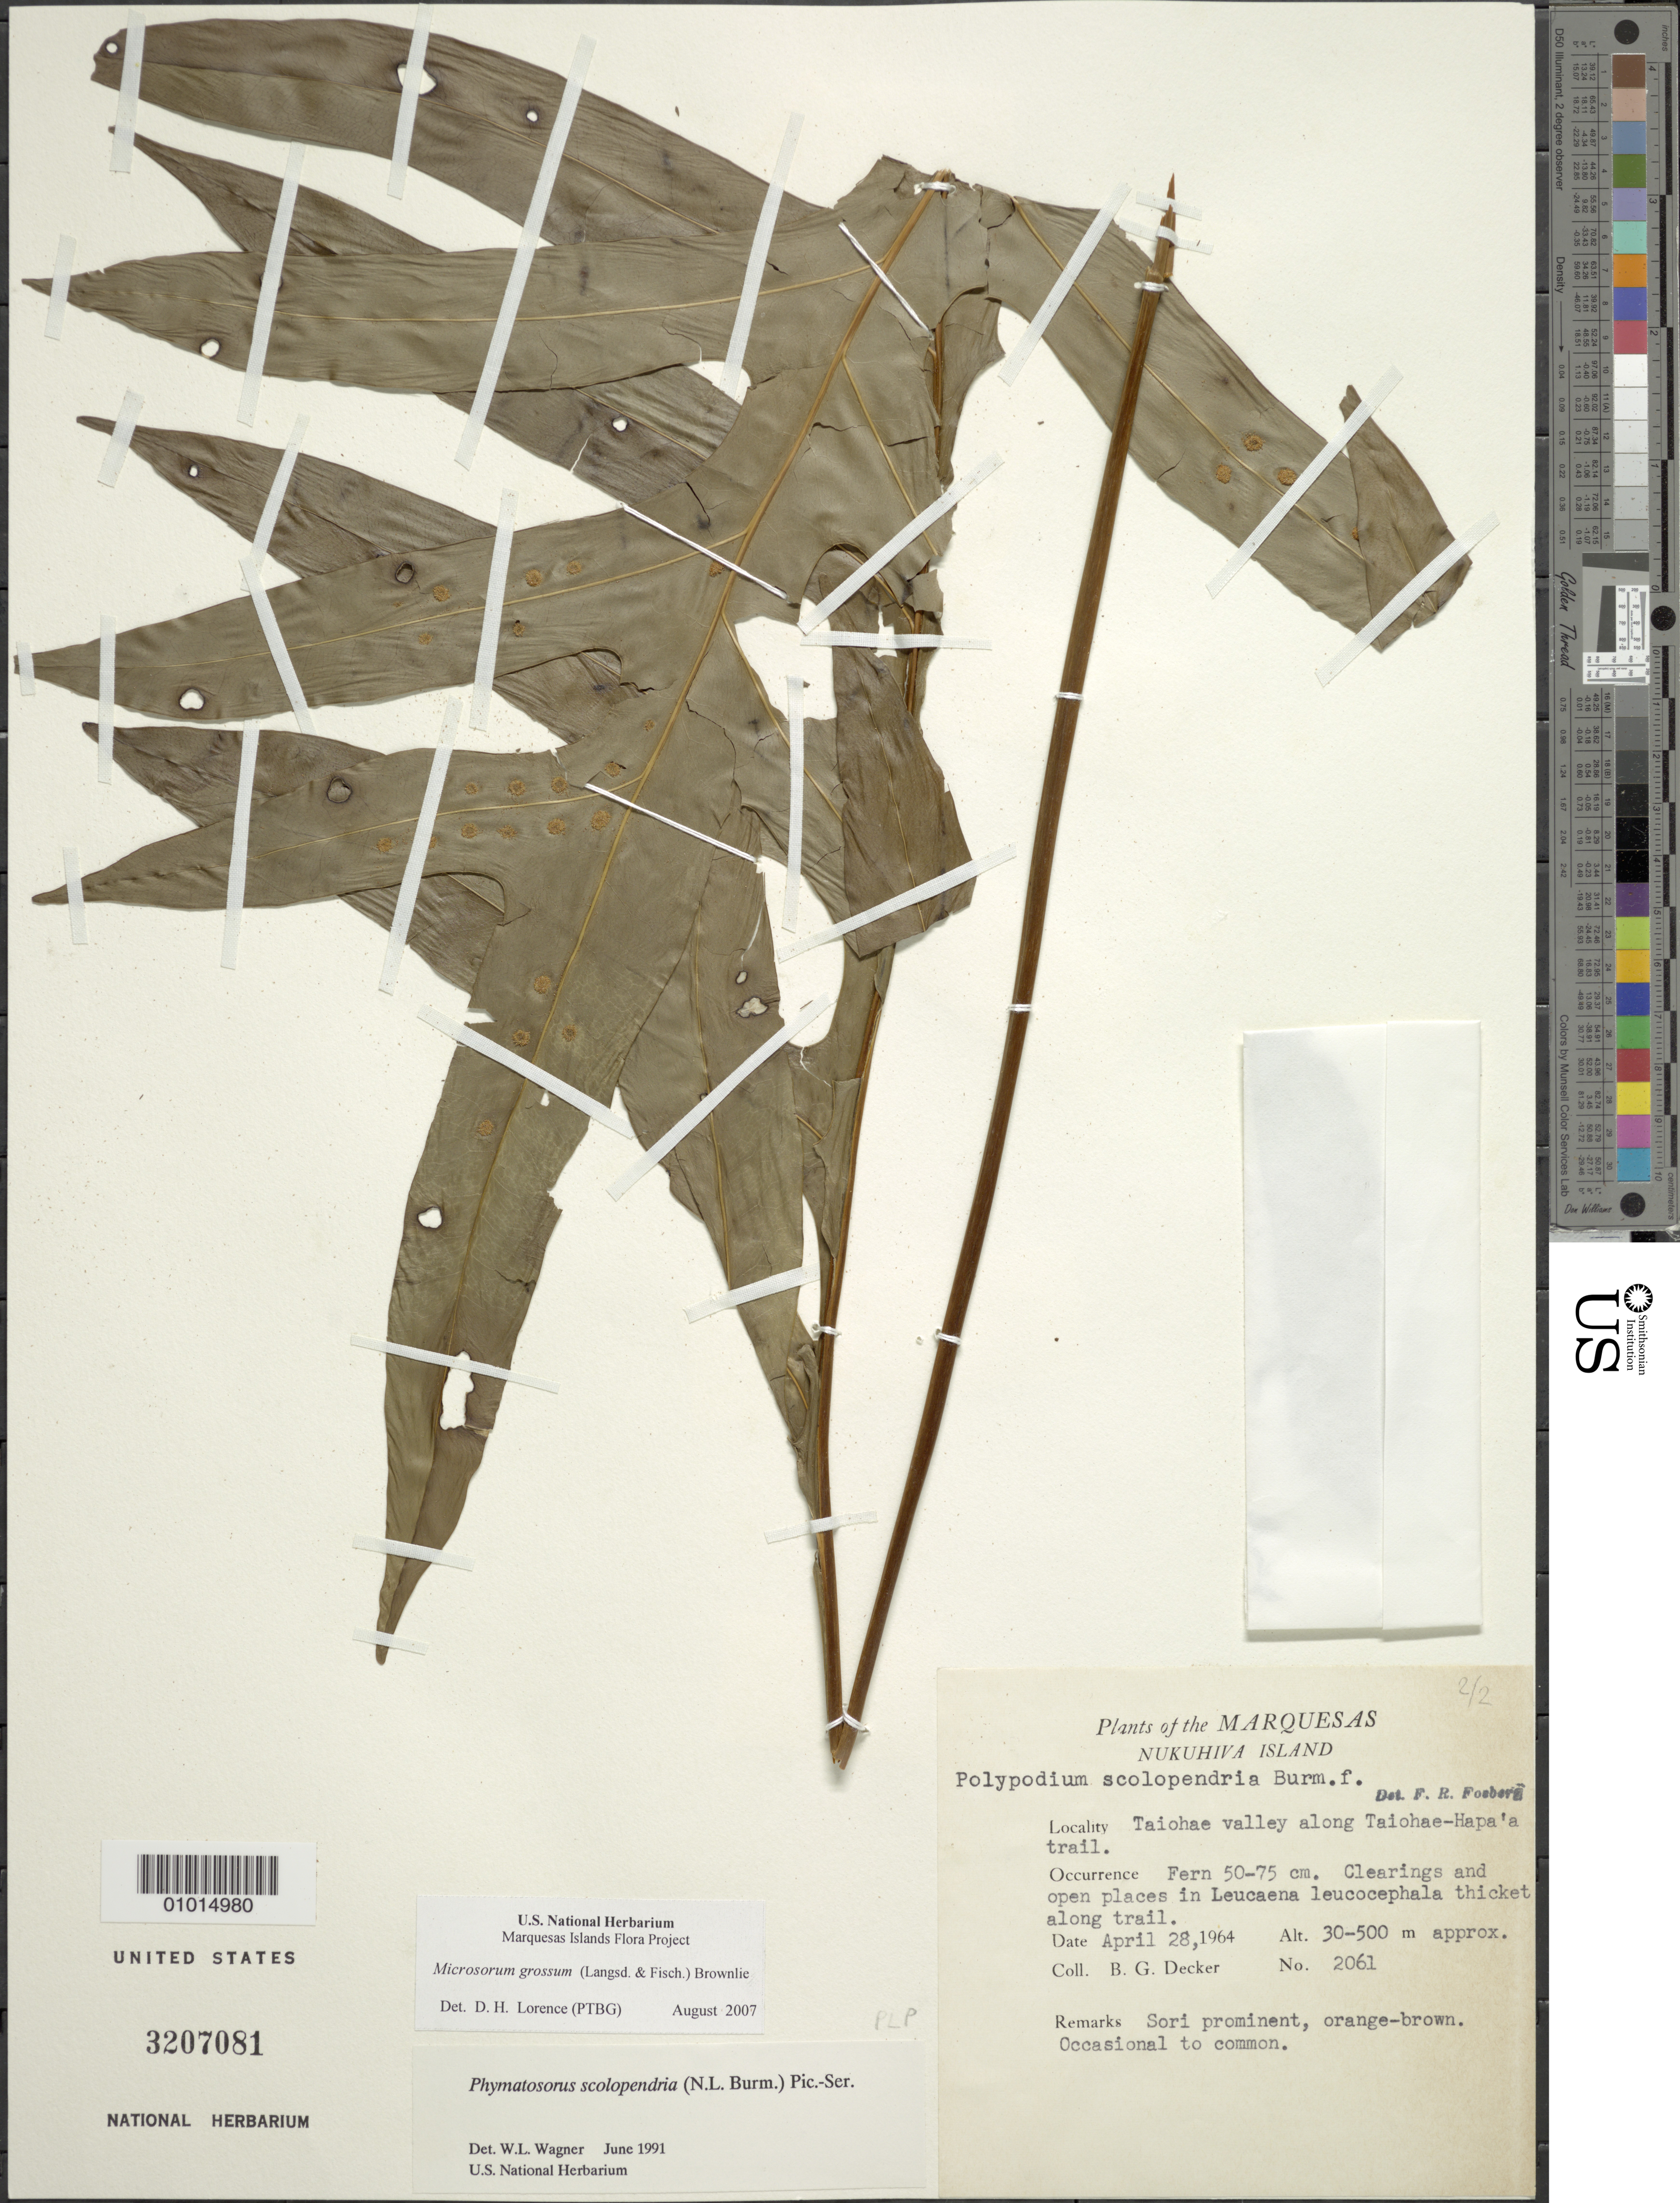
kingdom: Plantae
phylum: Tracheophyta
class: Polypodiopsida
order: Polypodiales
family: Polypodiaceae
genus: Microsorum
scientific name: Microsorum grossum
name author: (Langsd. & Fisch.) S.B. Andrews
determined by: Lorence, David H., (PTBG), National Tropical Botanical Garden (UNITED STATES)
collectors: B. G. Decker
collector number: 2061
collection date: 1964-04-28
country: French Polynesia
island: Nuku Hiva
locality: Taiohae Valley along Taiohae-Hapa'a Trail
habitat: Clearings and open places in Leucaena leucocephala thicket along trail; occasional to common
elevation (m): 20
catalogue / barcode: US 3207081